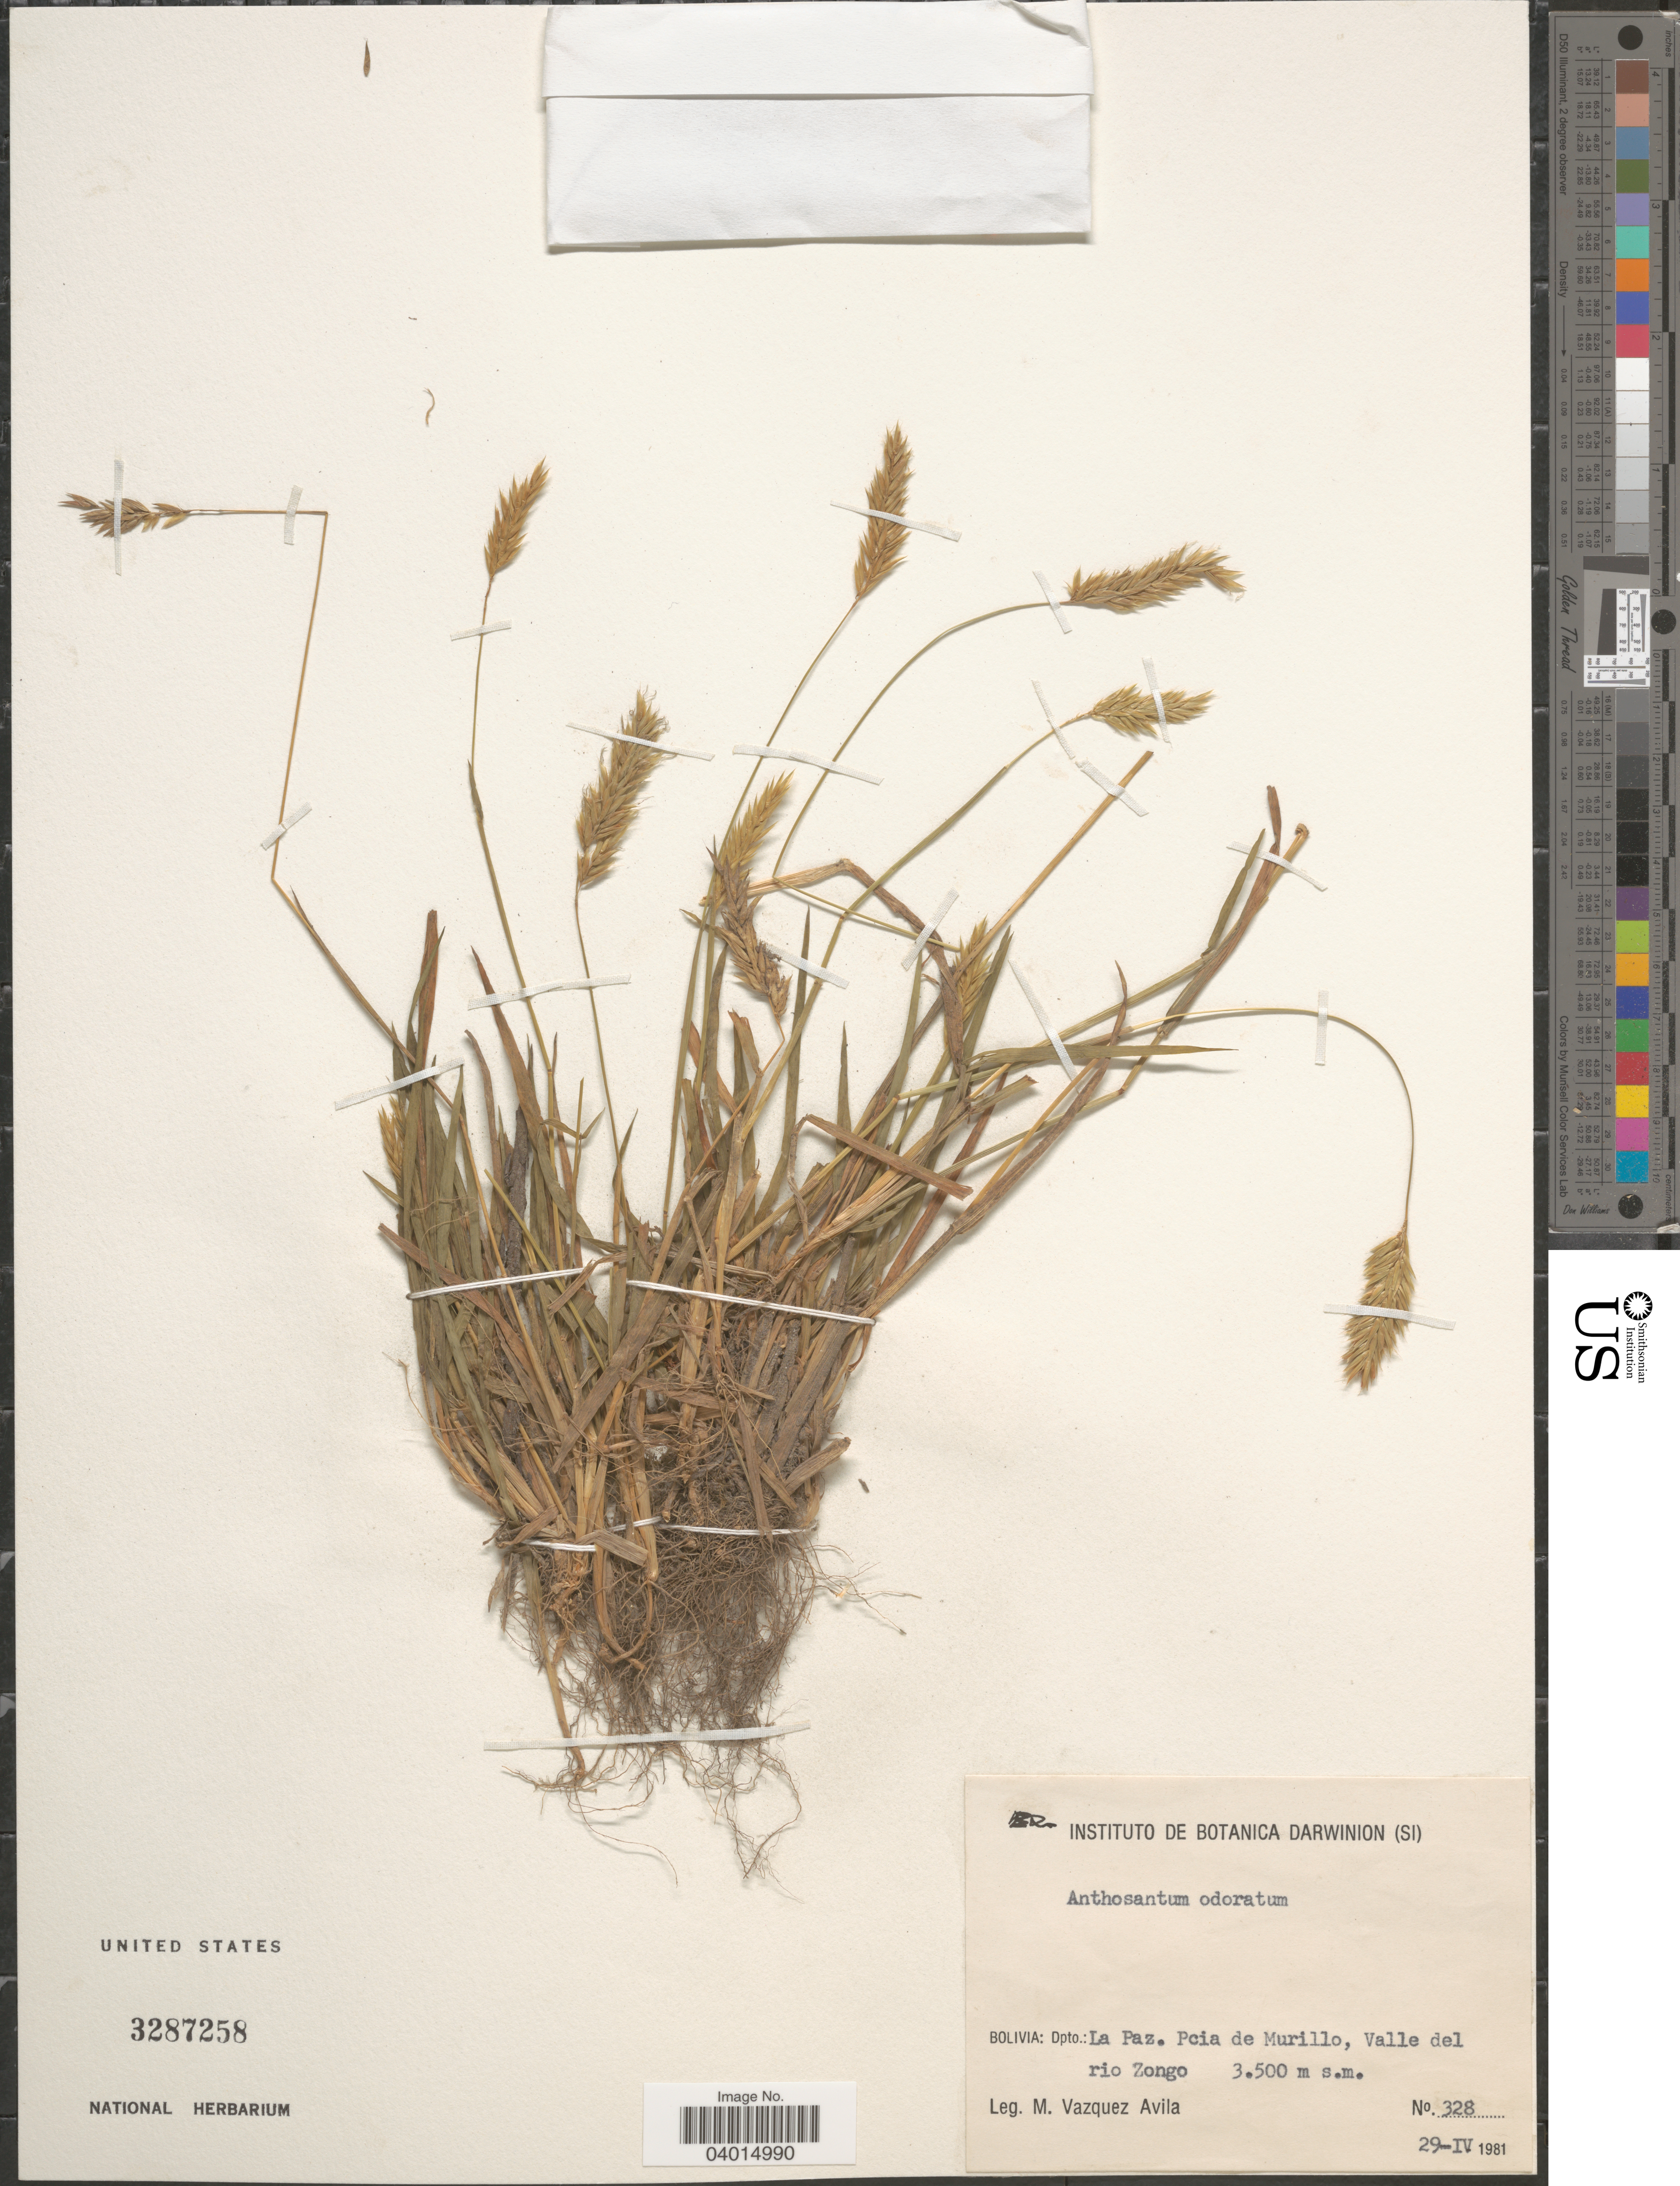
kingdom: Plantae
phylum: Tracheophyta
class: Liliopsida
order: Poales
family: Poaceae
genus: Anthoxanthum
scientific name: Anthoxanthum odoratum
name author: L.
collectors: M. D. Vázquez A.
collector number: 328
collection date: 1981-04-29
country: Bolivia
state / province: La Paz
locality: Dpto.: La Paz. Pcia de Murillo, Valle del rio Zongo.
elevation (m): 3500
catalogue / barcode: US 3287258